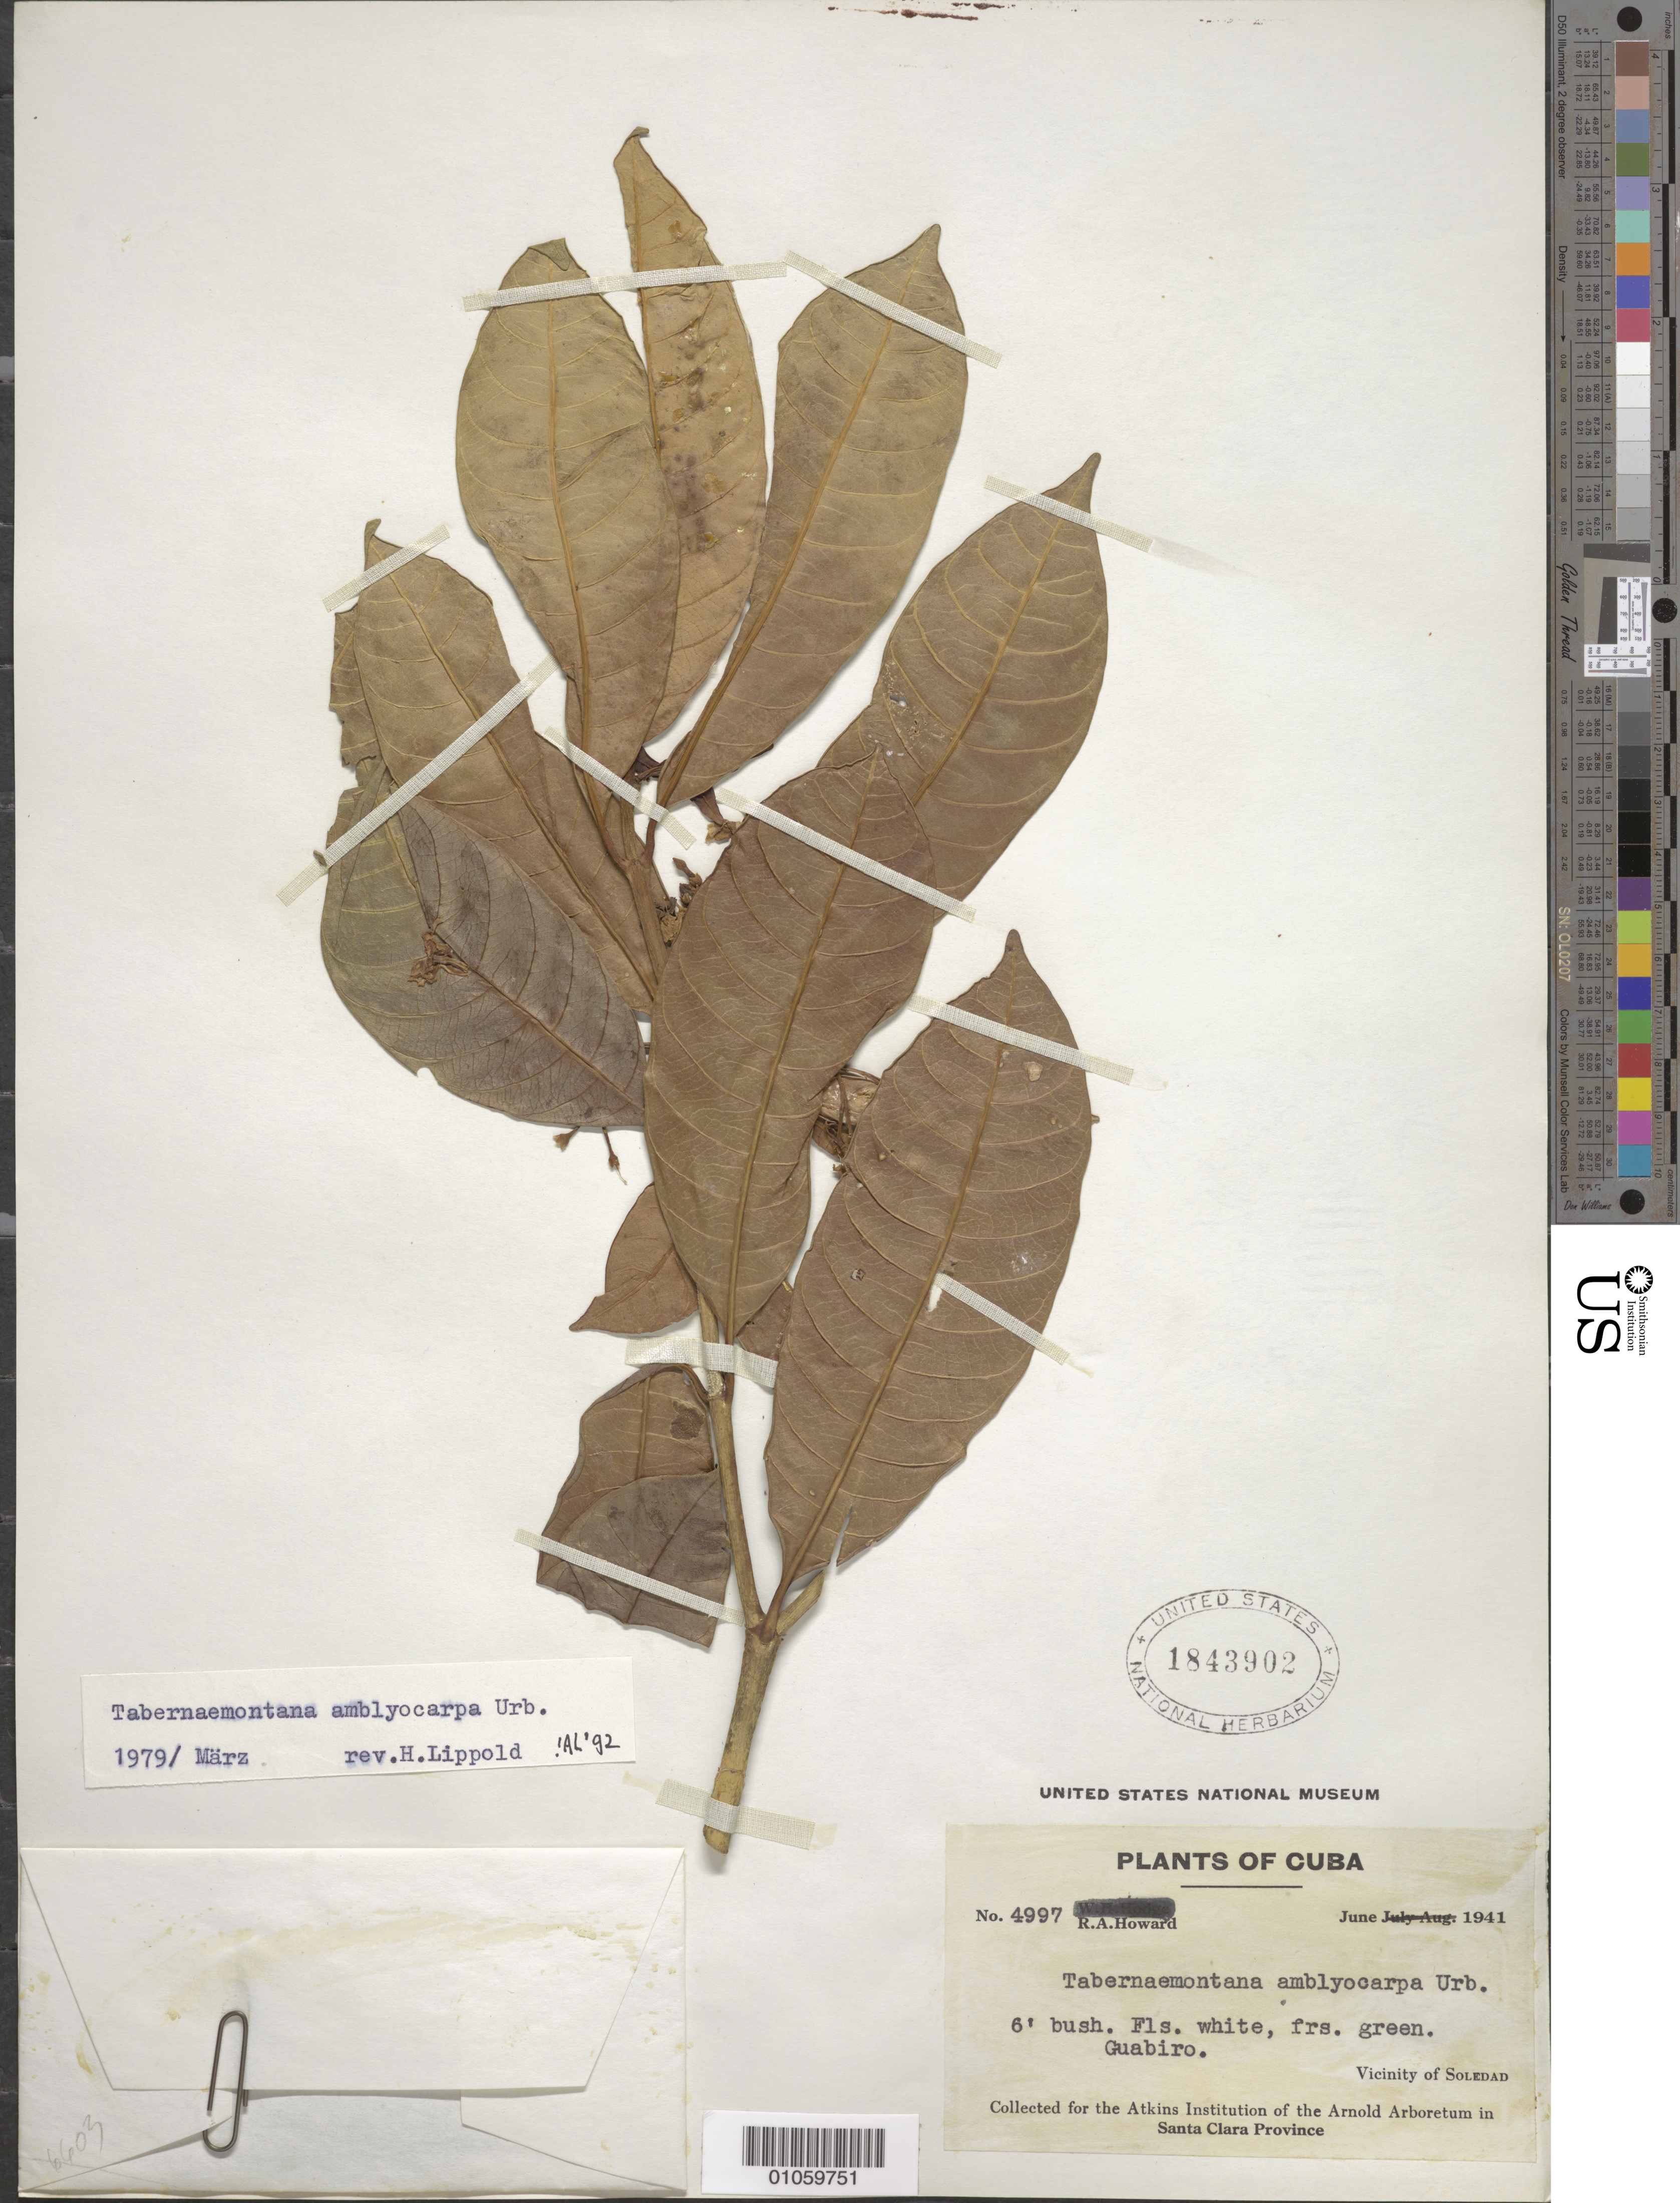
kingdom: Plantae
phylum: Tracheophyta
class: Magnoliopsida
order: Gentianales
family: Apocynaceae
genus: Tabernaemontana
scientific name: Tabernaemontana amblyocarpa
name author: Urb.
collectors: R. A. Howard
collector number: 4997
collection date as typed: Jun 1941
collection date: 1941-06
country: Cuba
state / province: Cienfuegos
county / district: Santa Clara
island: Cuba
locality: Guabiro, vicinity of Soledad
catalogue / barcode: US 1843902